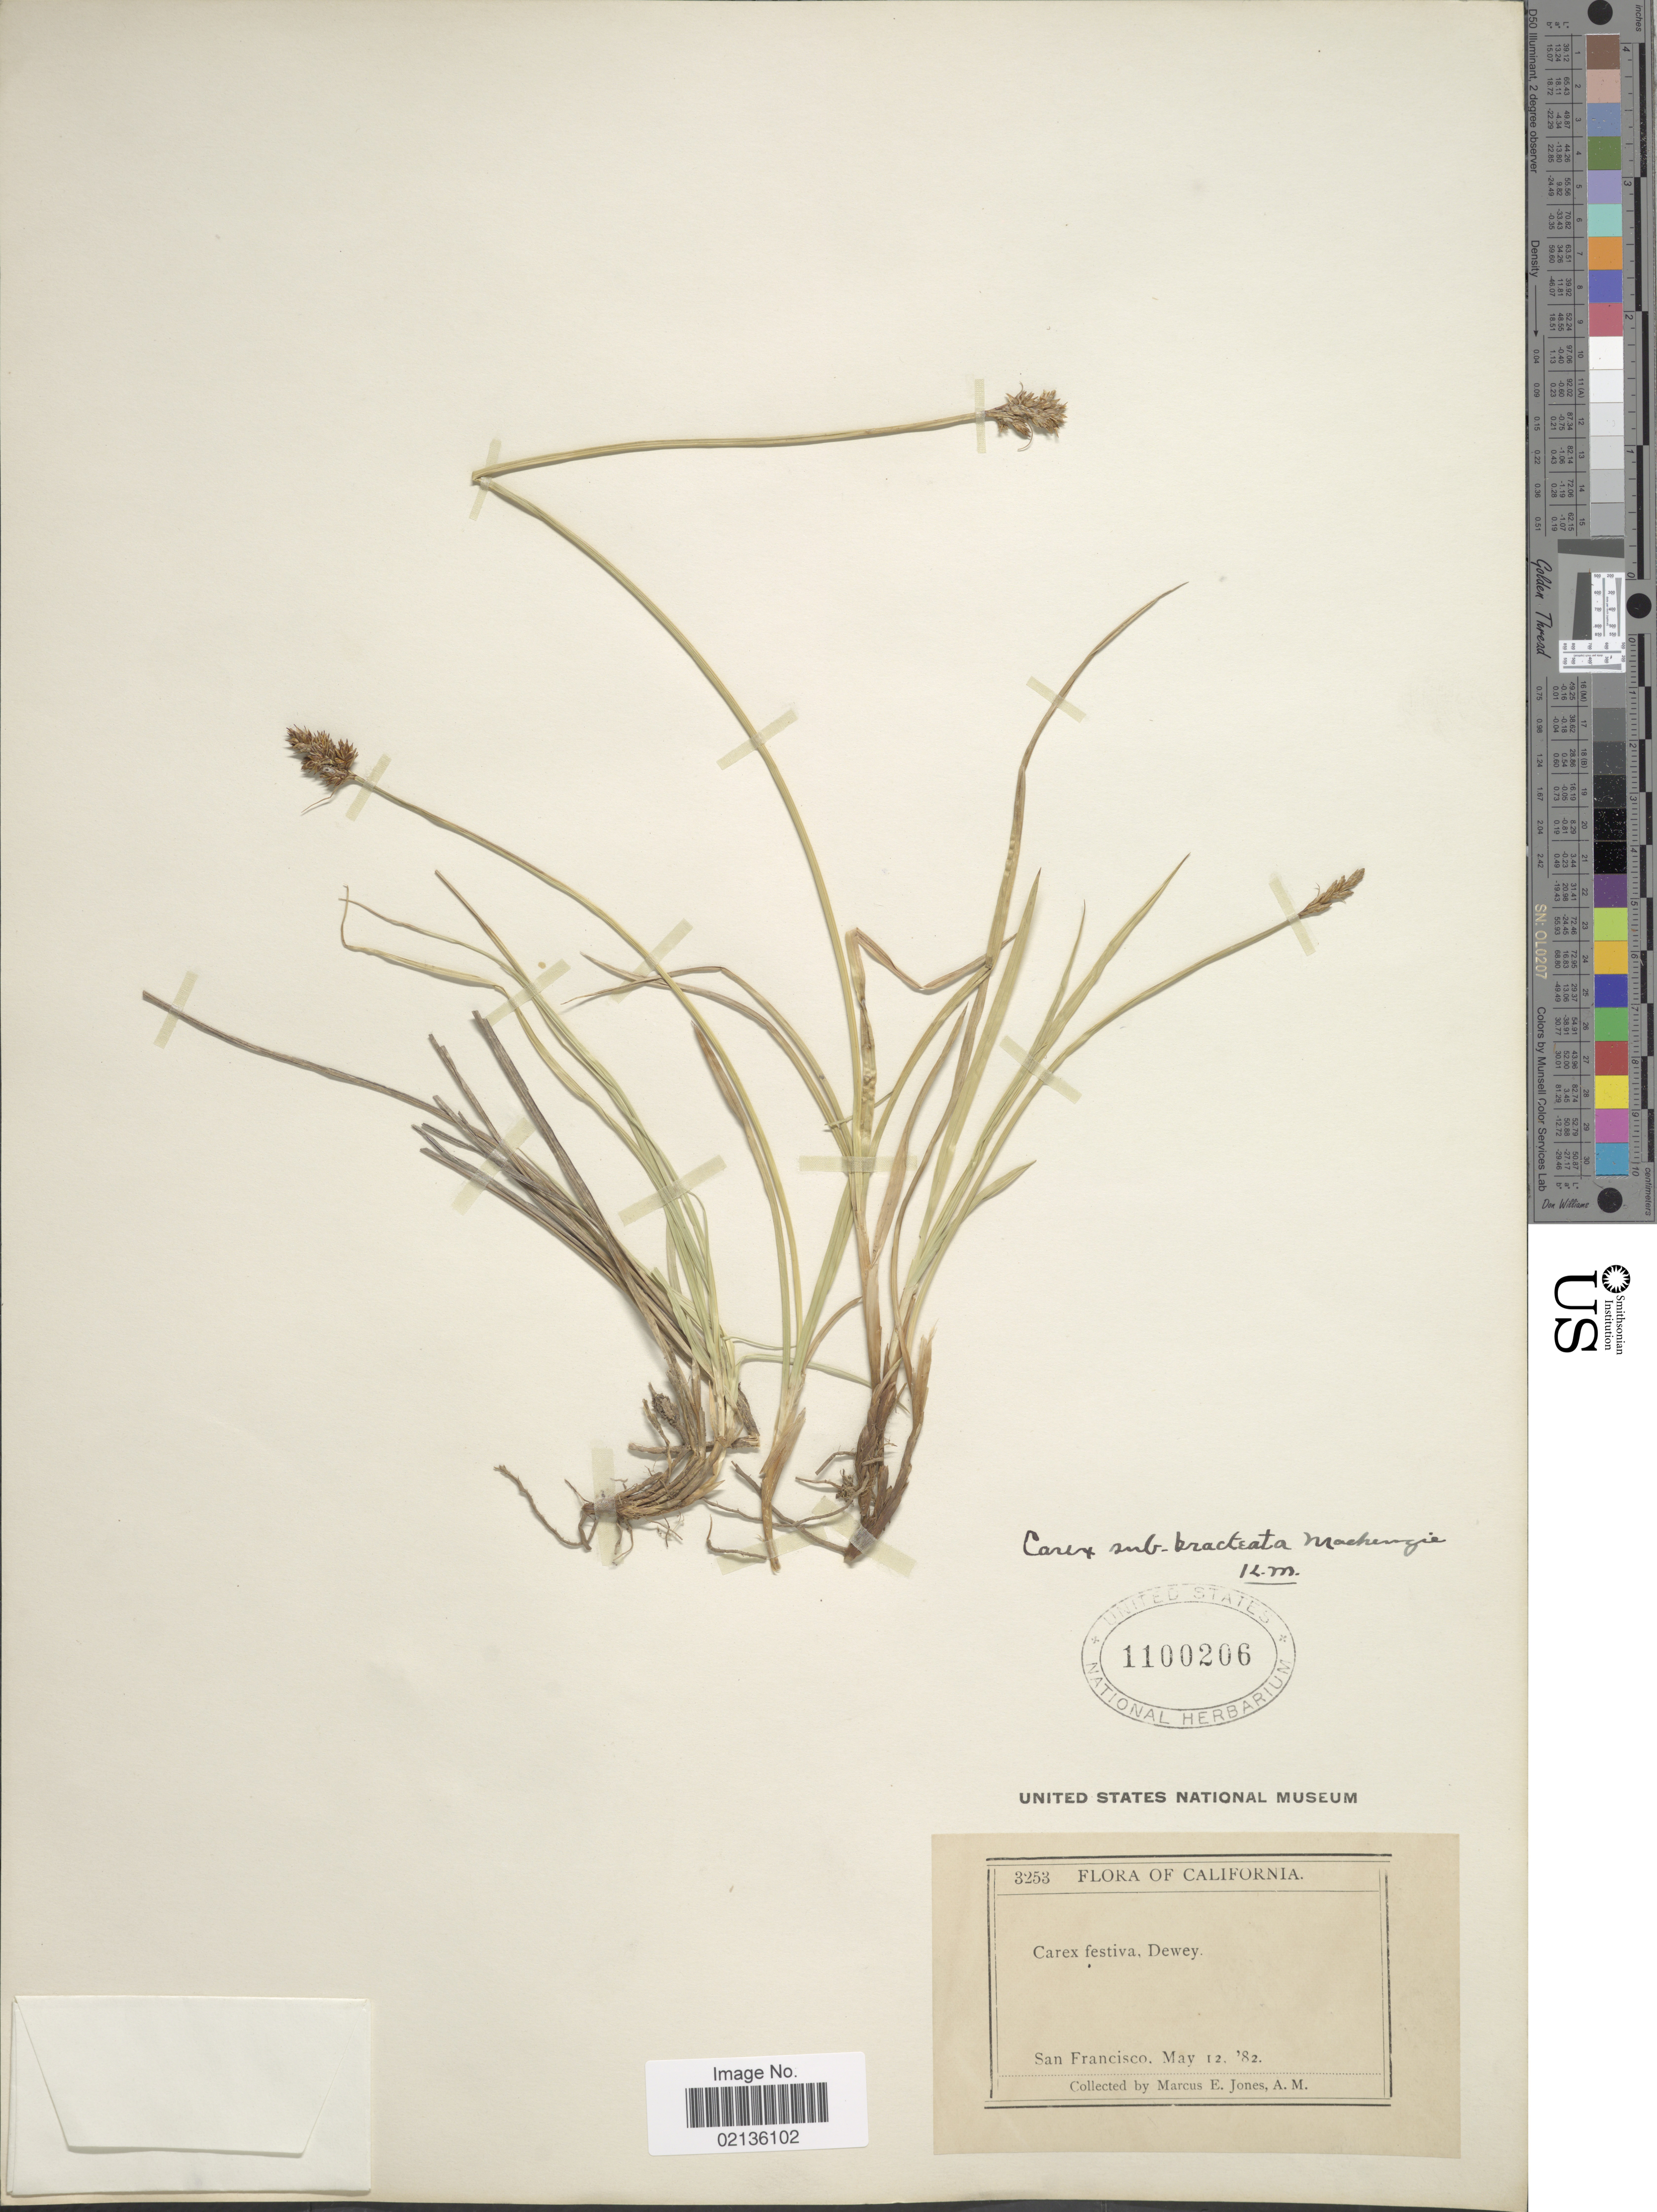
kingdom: Plantae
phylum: Tracheophyta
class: Liliopsida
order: Poales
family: Cyperaceae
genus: Carex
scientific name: Carex subbracteata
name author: Mack.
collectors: M. E. Jones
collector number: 3253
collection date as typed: Transcribed d/m/y: 12/5/82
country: United States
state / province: California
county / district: San Francisco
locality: San Francisco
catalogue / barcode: US 1100206